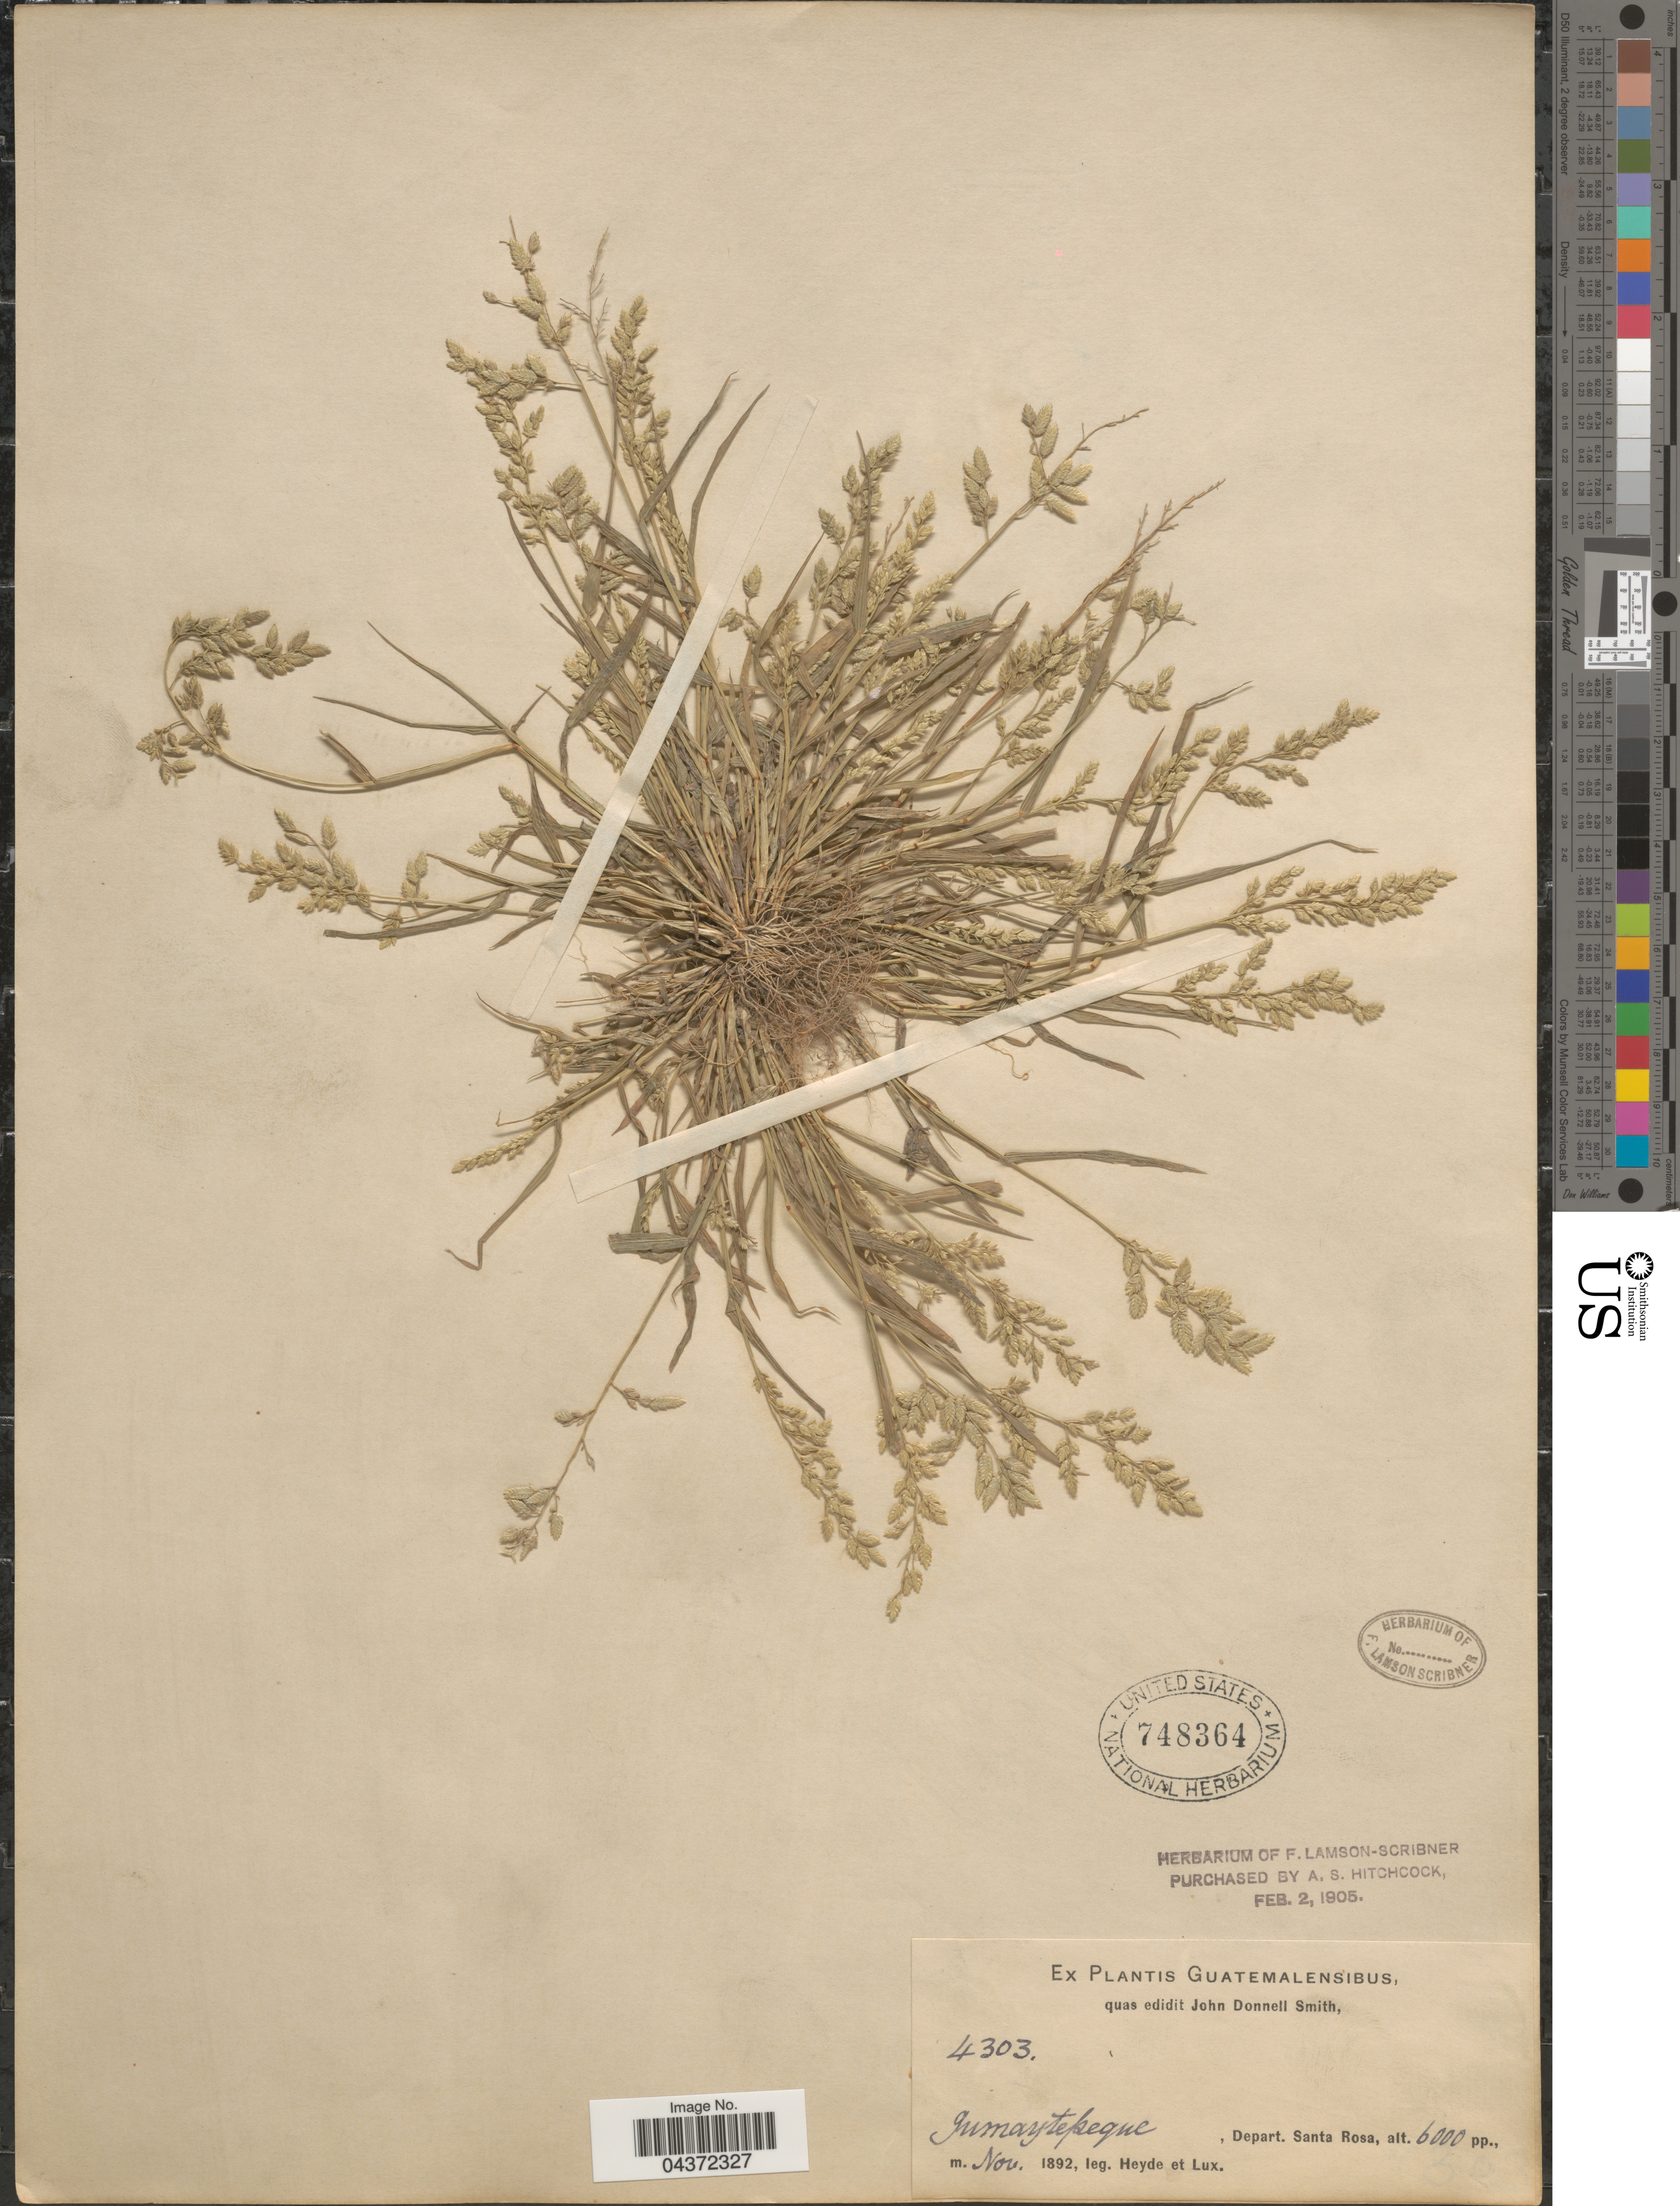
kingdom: Plantae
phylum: Tracheophyta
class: Liliopsida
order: Poales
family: Poaceae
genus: Eragrostis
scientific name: Eragrostis cilianensis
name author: (Bellardi) Vignolo ex Janch.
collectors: Heyde & Lux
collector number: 4303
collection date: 1892-11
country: Guatemala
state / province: Santa Rosa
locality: Jumaytepeque, Depart. Santa Rosa.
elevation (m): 1829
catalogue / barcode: US 748364